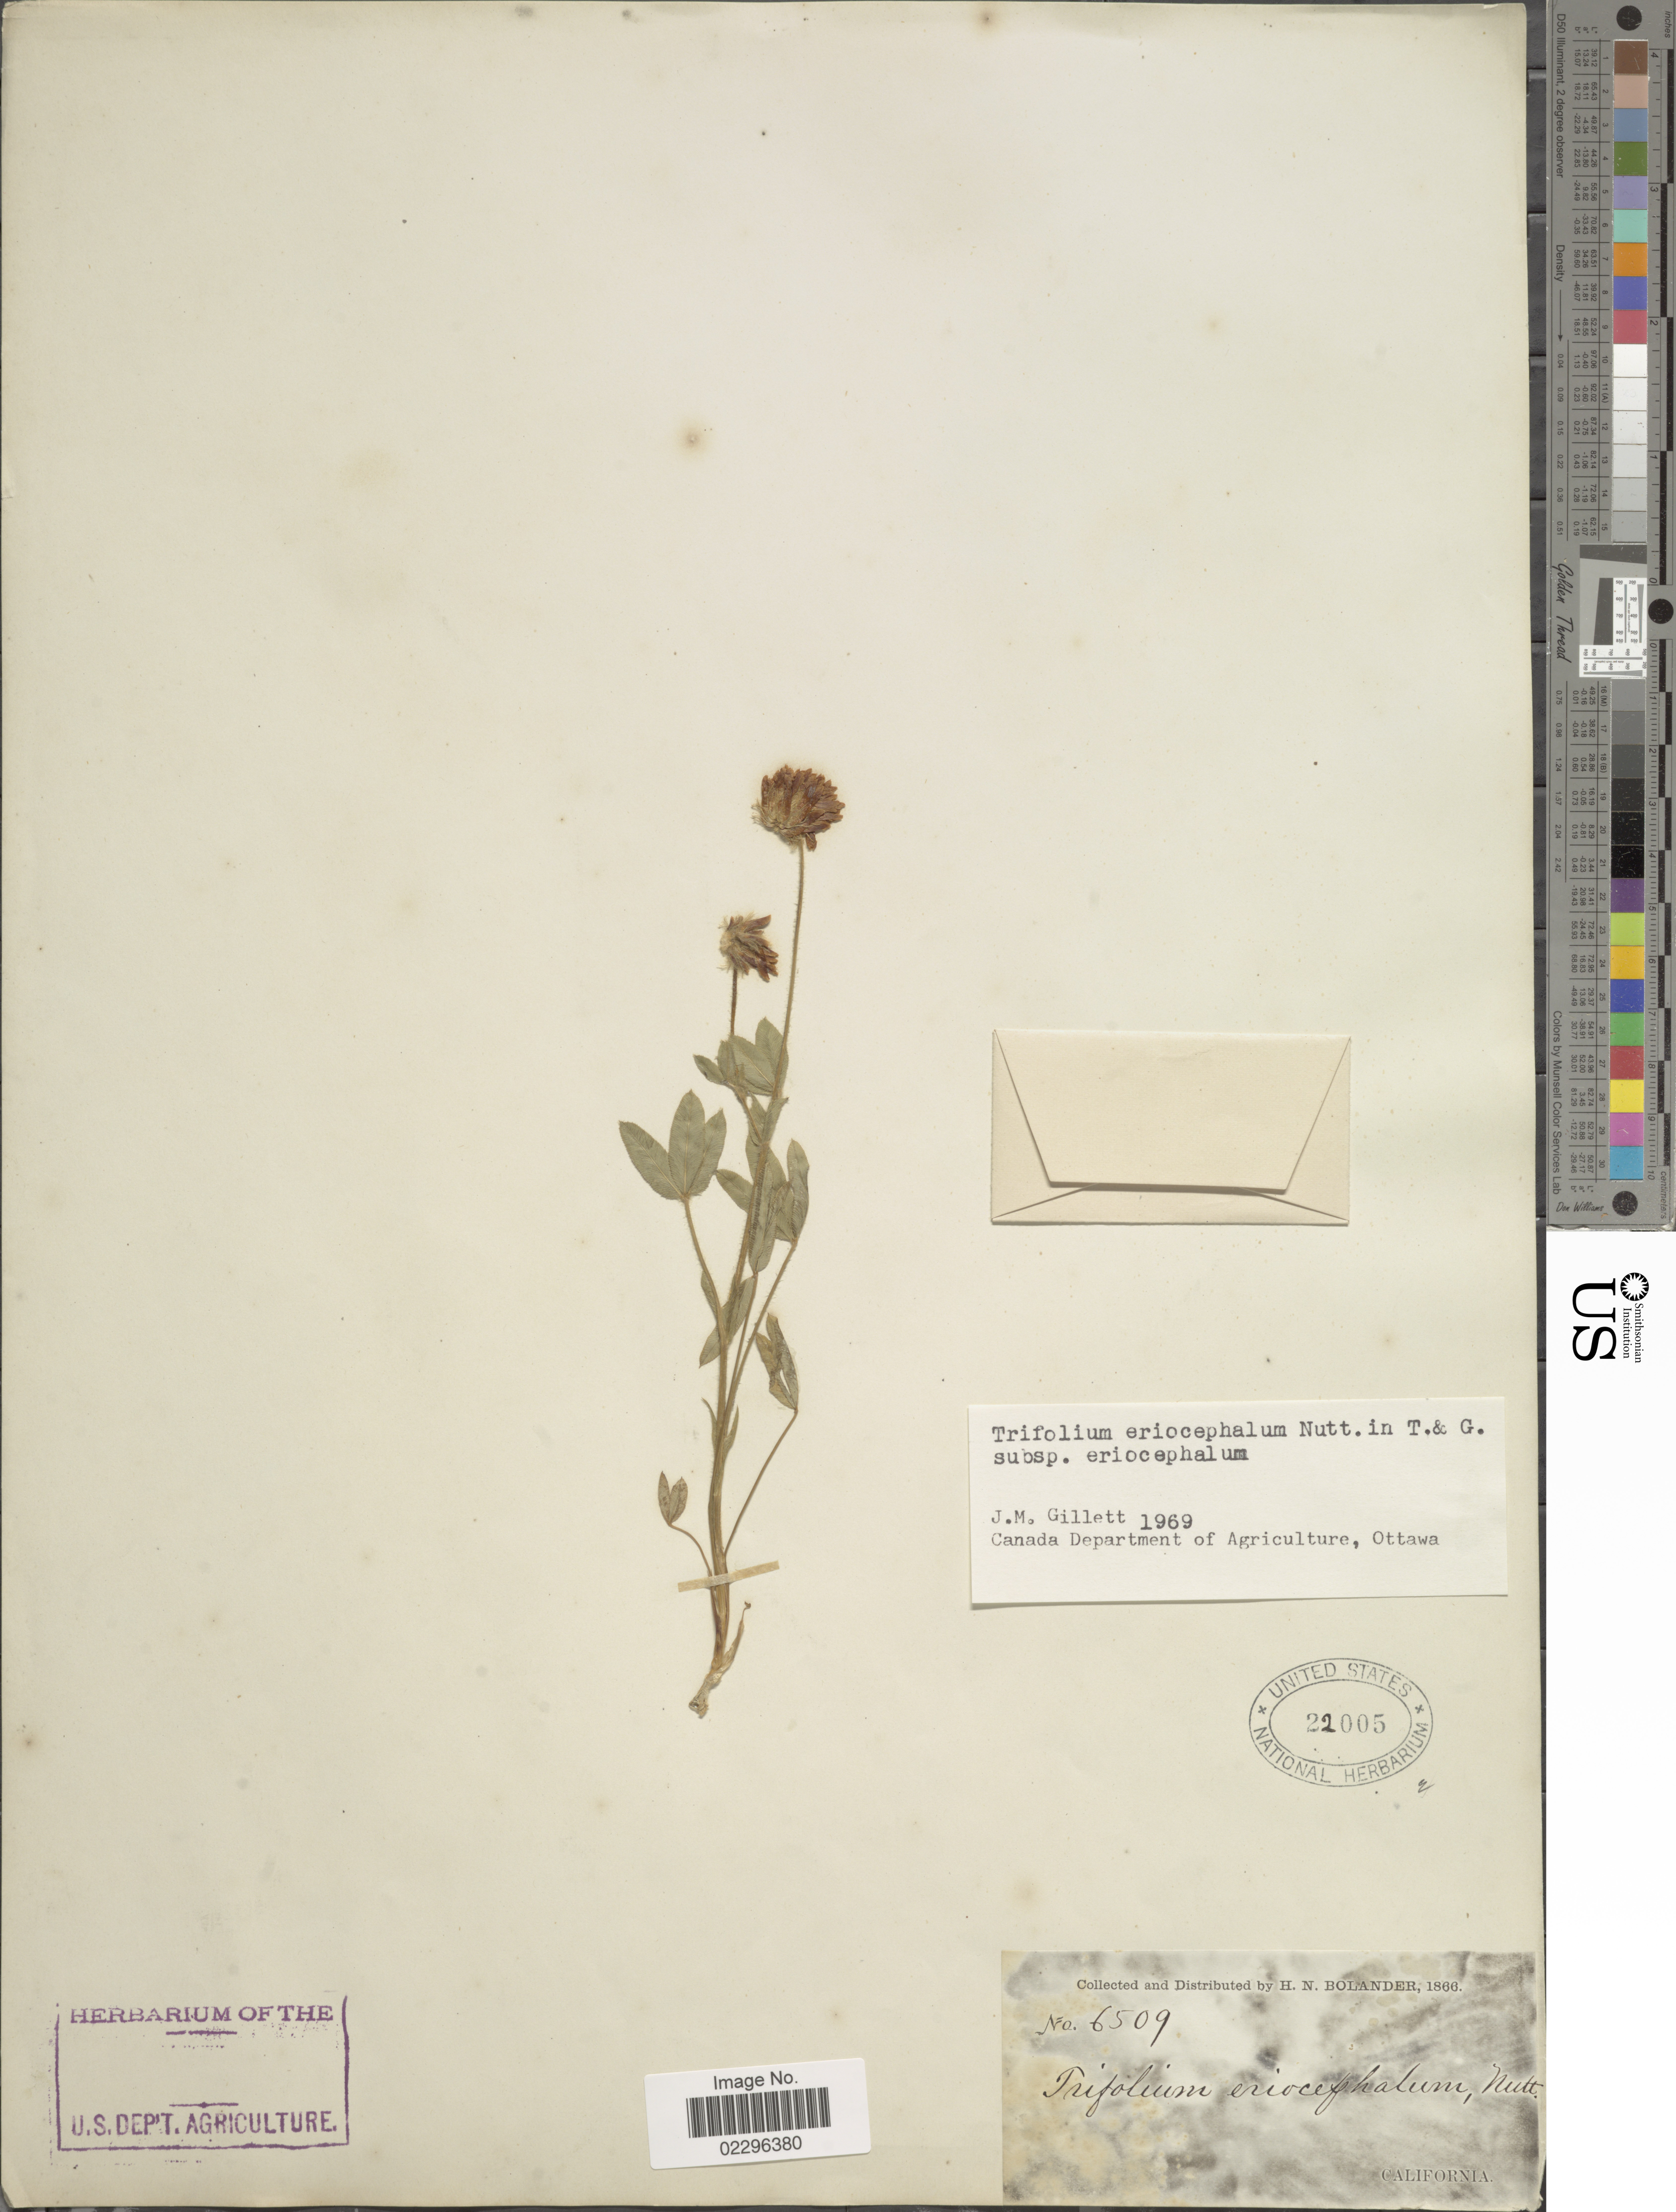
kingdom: Plantae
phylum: Tracheophyta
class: Magnoliopsida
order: Fabales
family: Fabaceae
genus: Trifolium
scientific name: Trifolium eriocephalum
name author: Nutt.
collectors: H. Bolander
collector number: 6509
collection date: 1866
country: United States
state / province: California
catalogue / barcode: US 22005